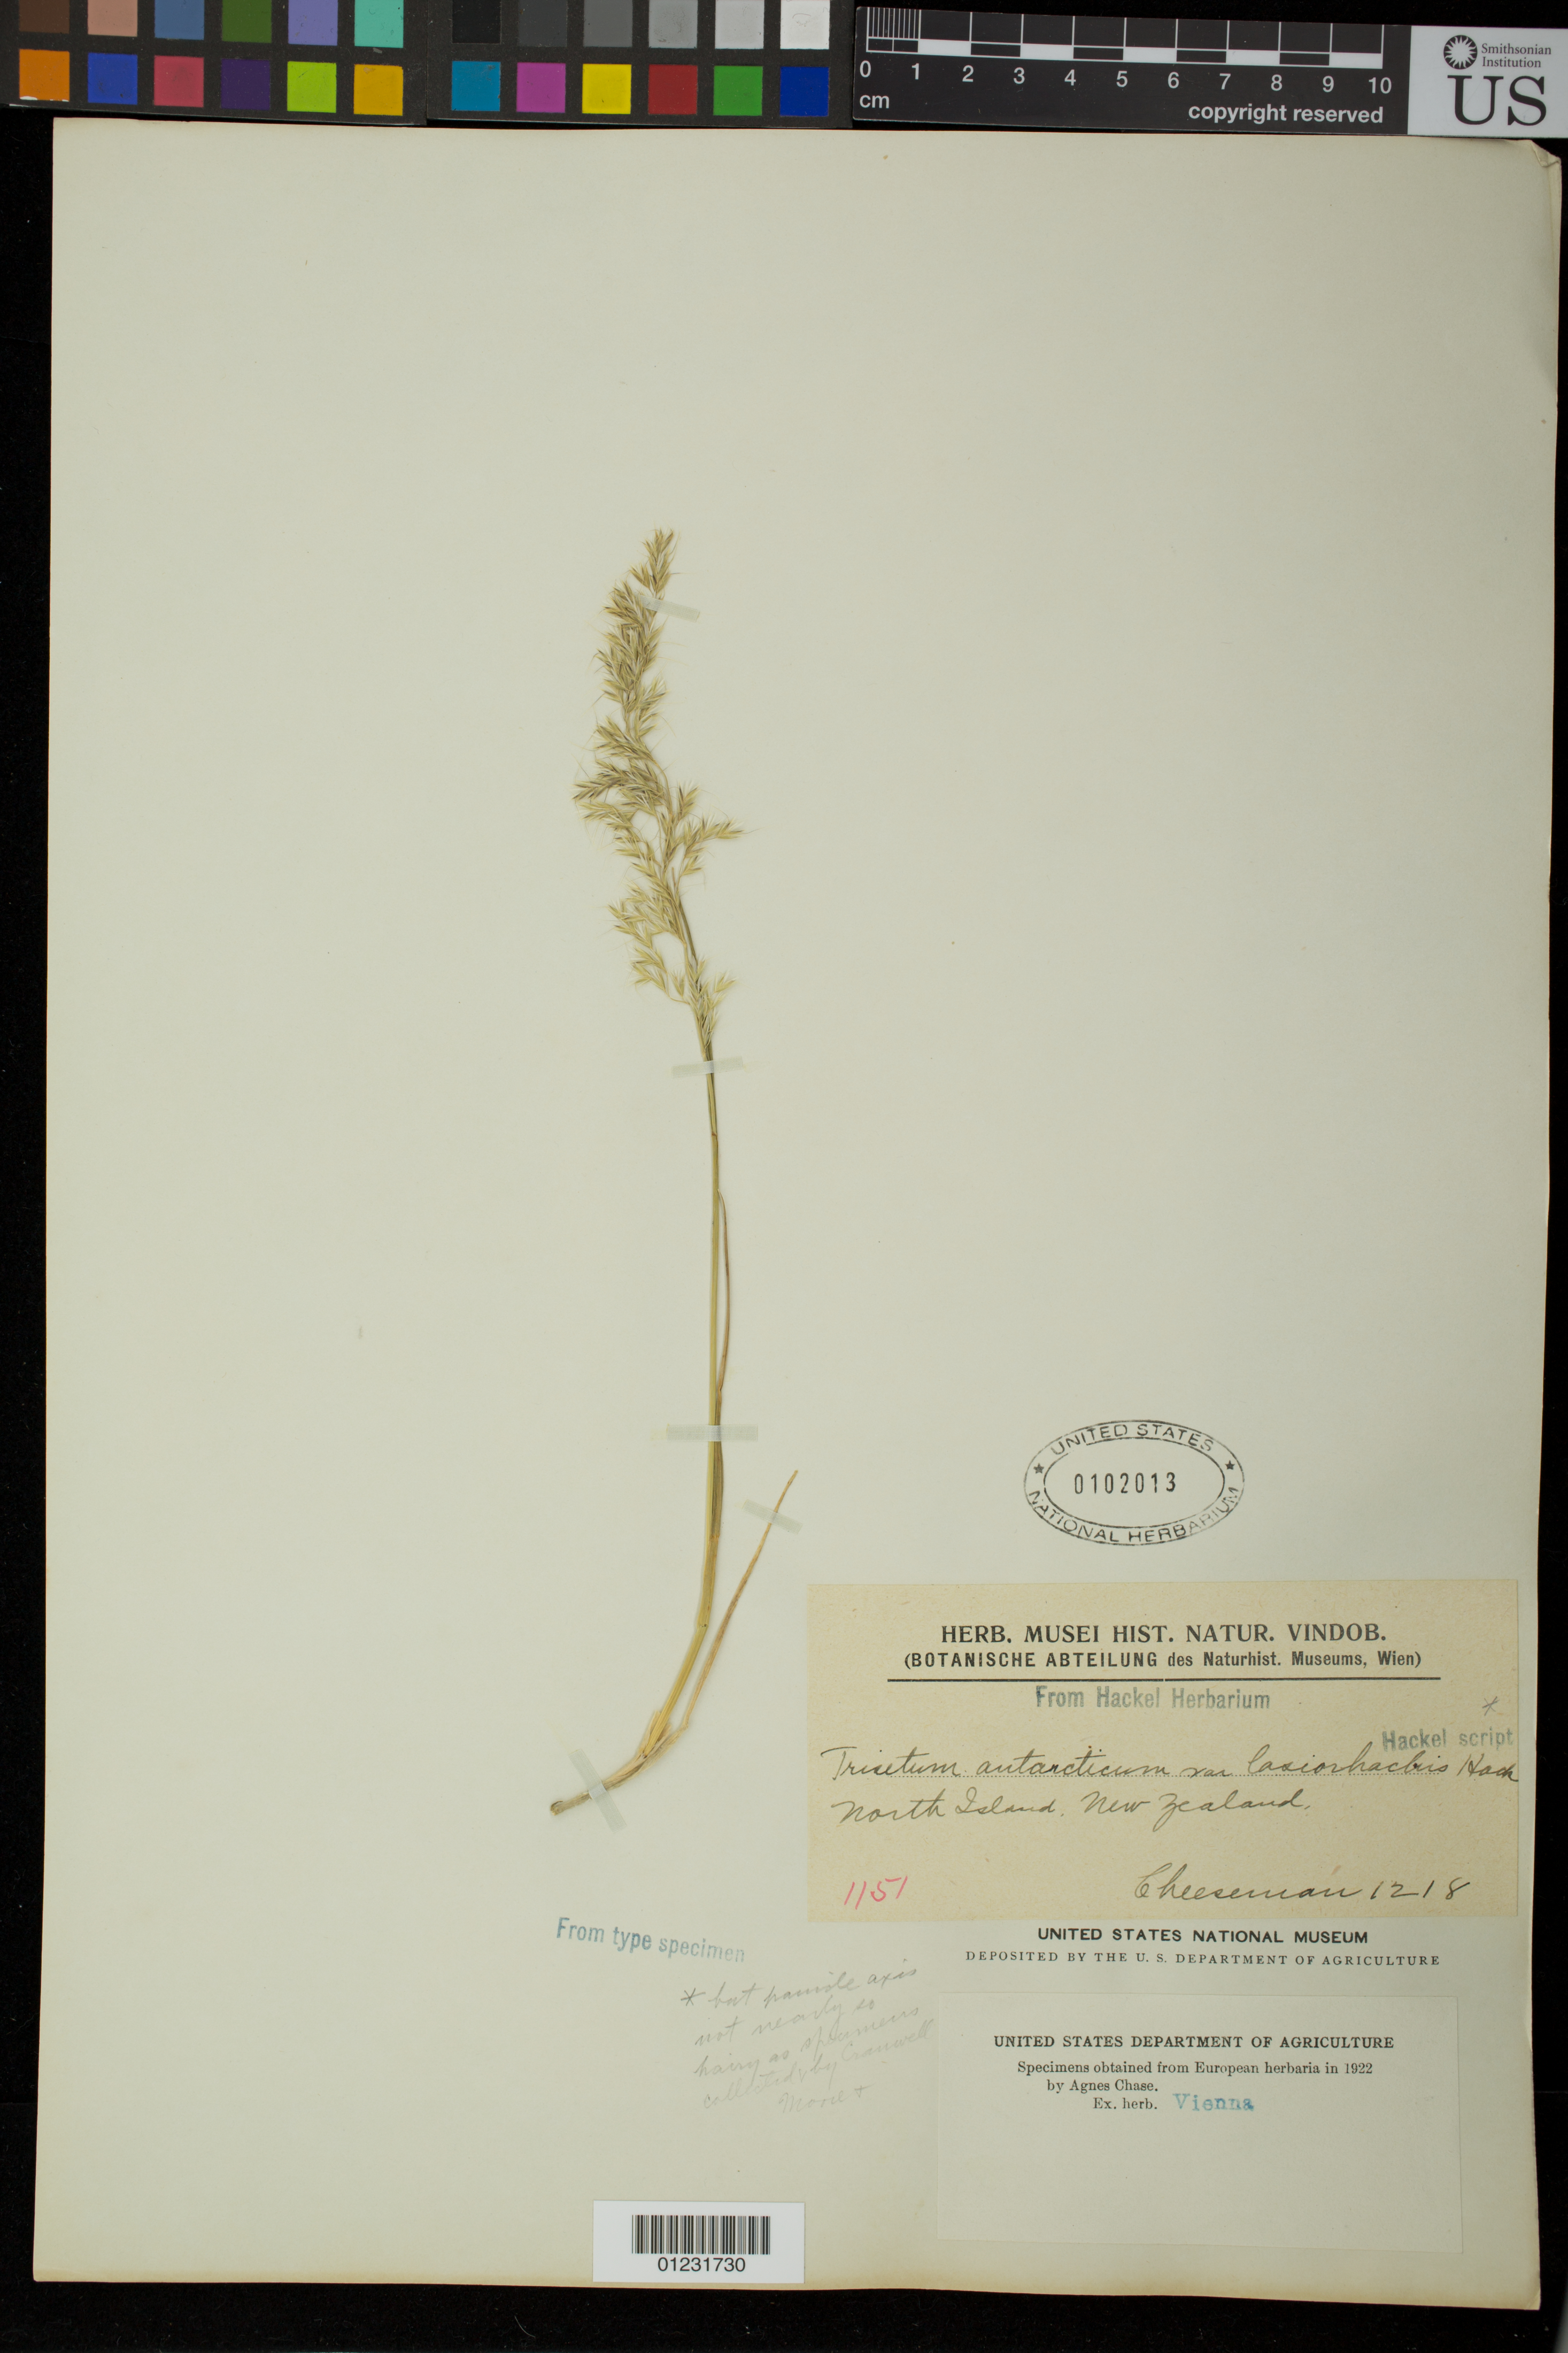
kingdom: Plantae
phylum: Tracheophyta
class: Liliopsida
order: Poales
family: Poaceae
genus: Trisetum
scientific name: Trisetum antarcticum var. lasiorhachis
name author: Hack.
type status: Syntype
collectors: T. F. Cheeseman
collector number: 1218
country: New Zealand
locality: North Island.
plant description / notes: Fragmentary material of type specimen ex herb. Vienna.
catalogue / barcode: US 102013